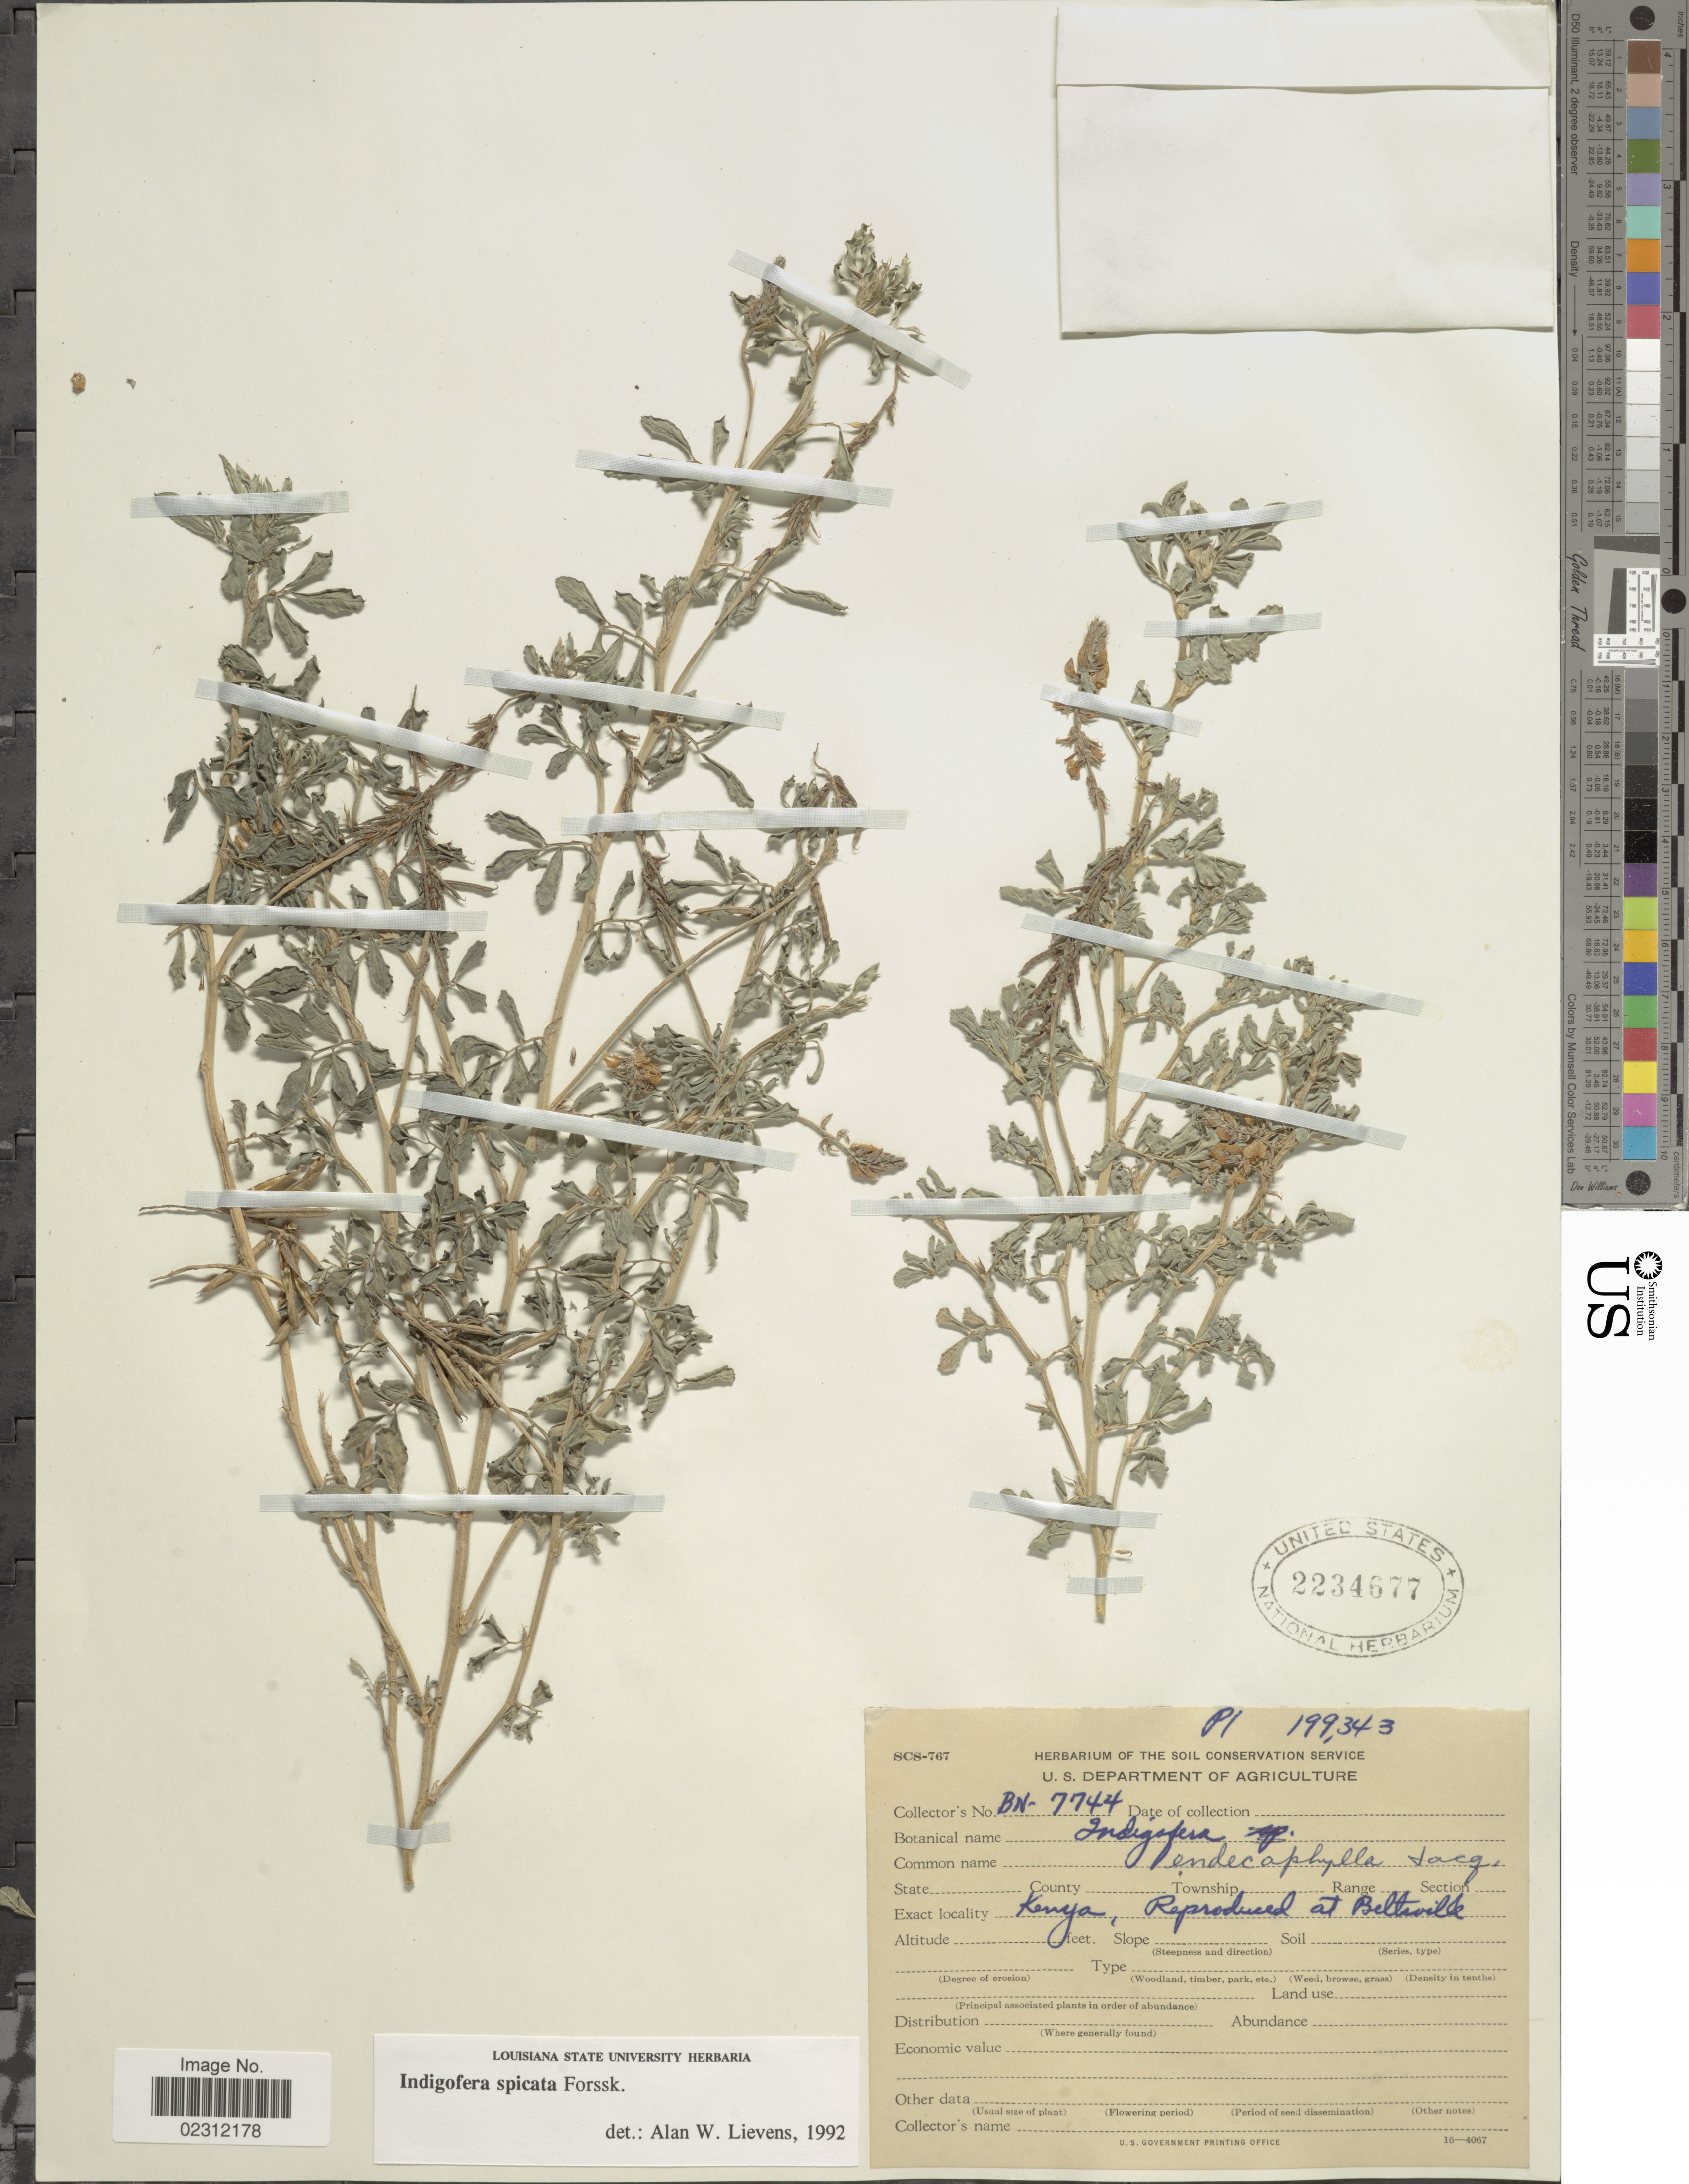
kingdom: Plantae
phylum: Tracheophyta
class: Magnoliopsida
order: Fabales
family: Fabaceae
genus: Indigofera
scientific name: Indigofera spicata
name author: Forssk.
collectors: U.S. Department of Agriculture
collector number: BN7747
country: Kenya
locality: Beltsville [interpreted]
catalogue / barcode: US 2234677